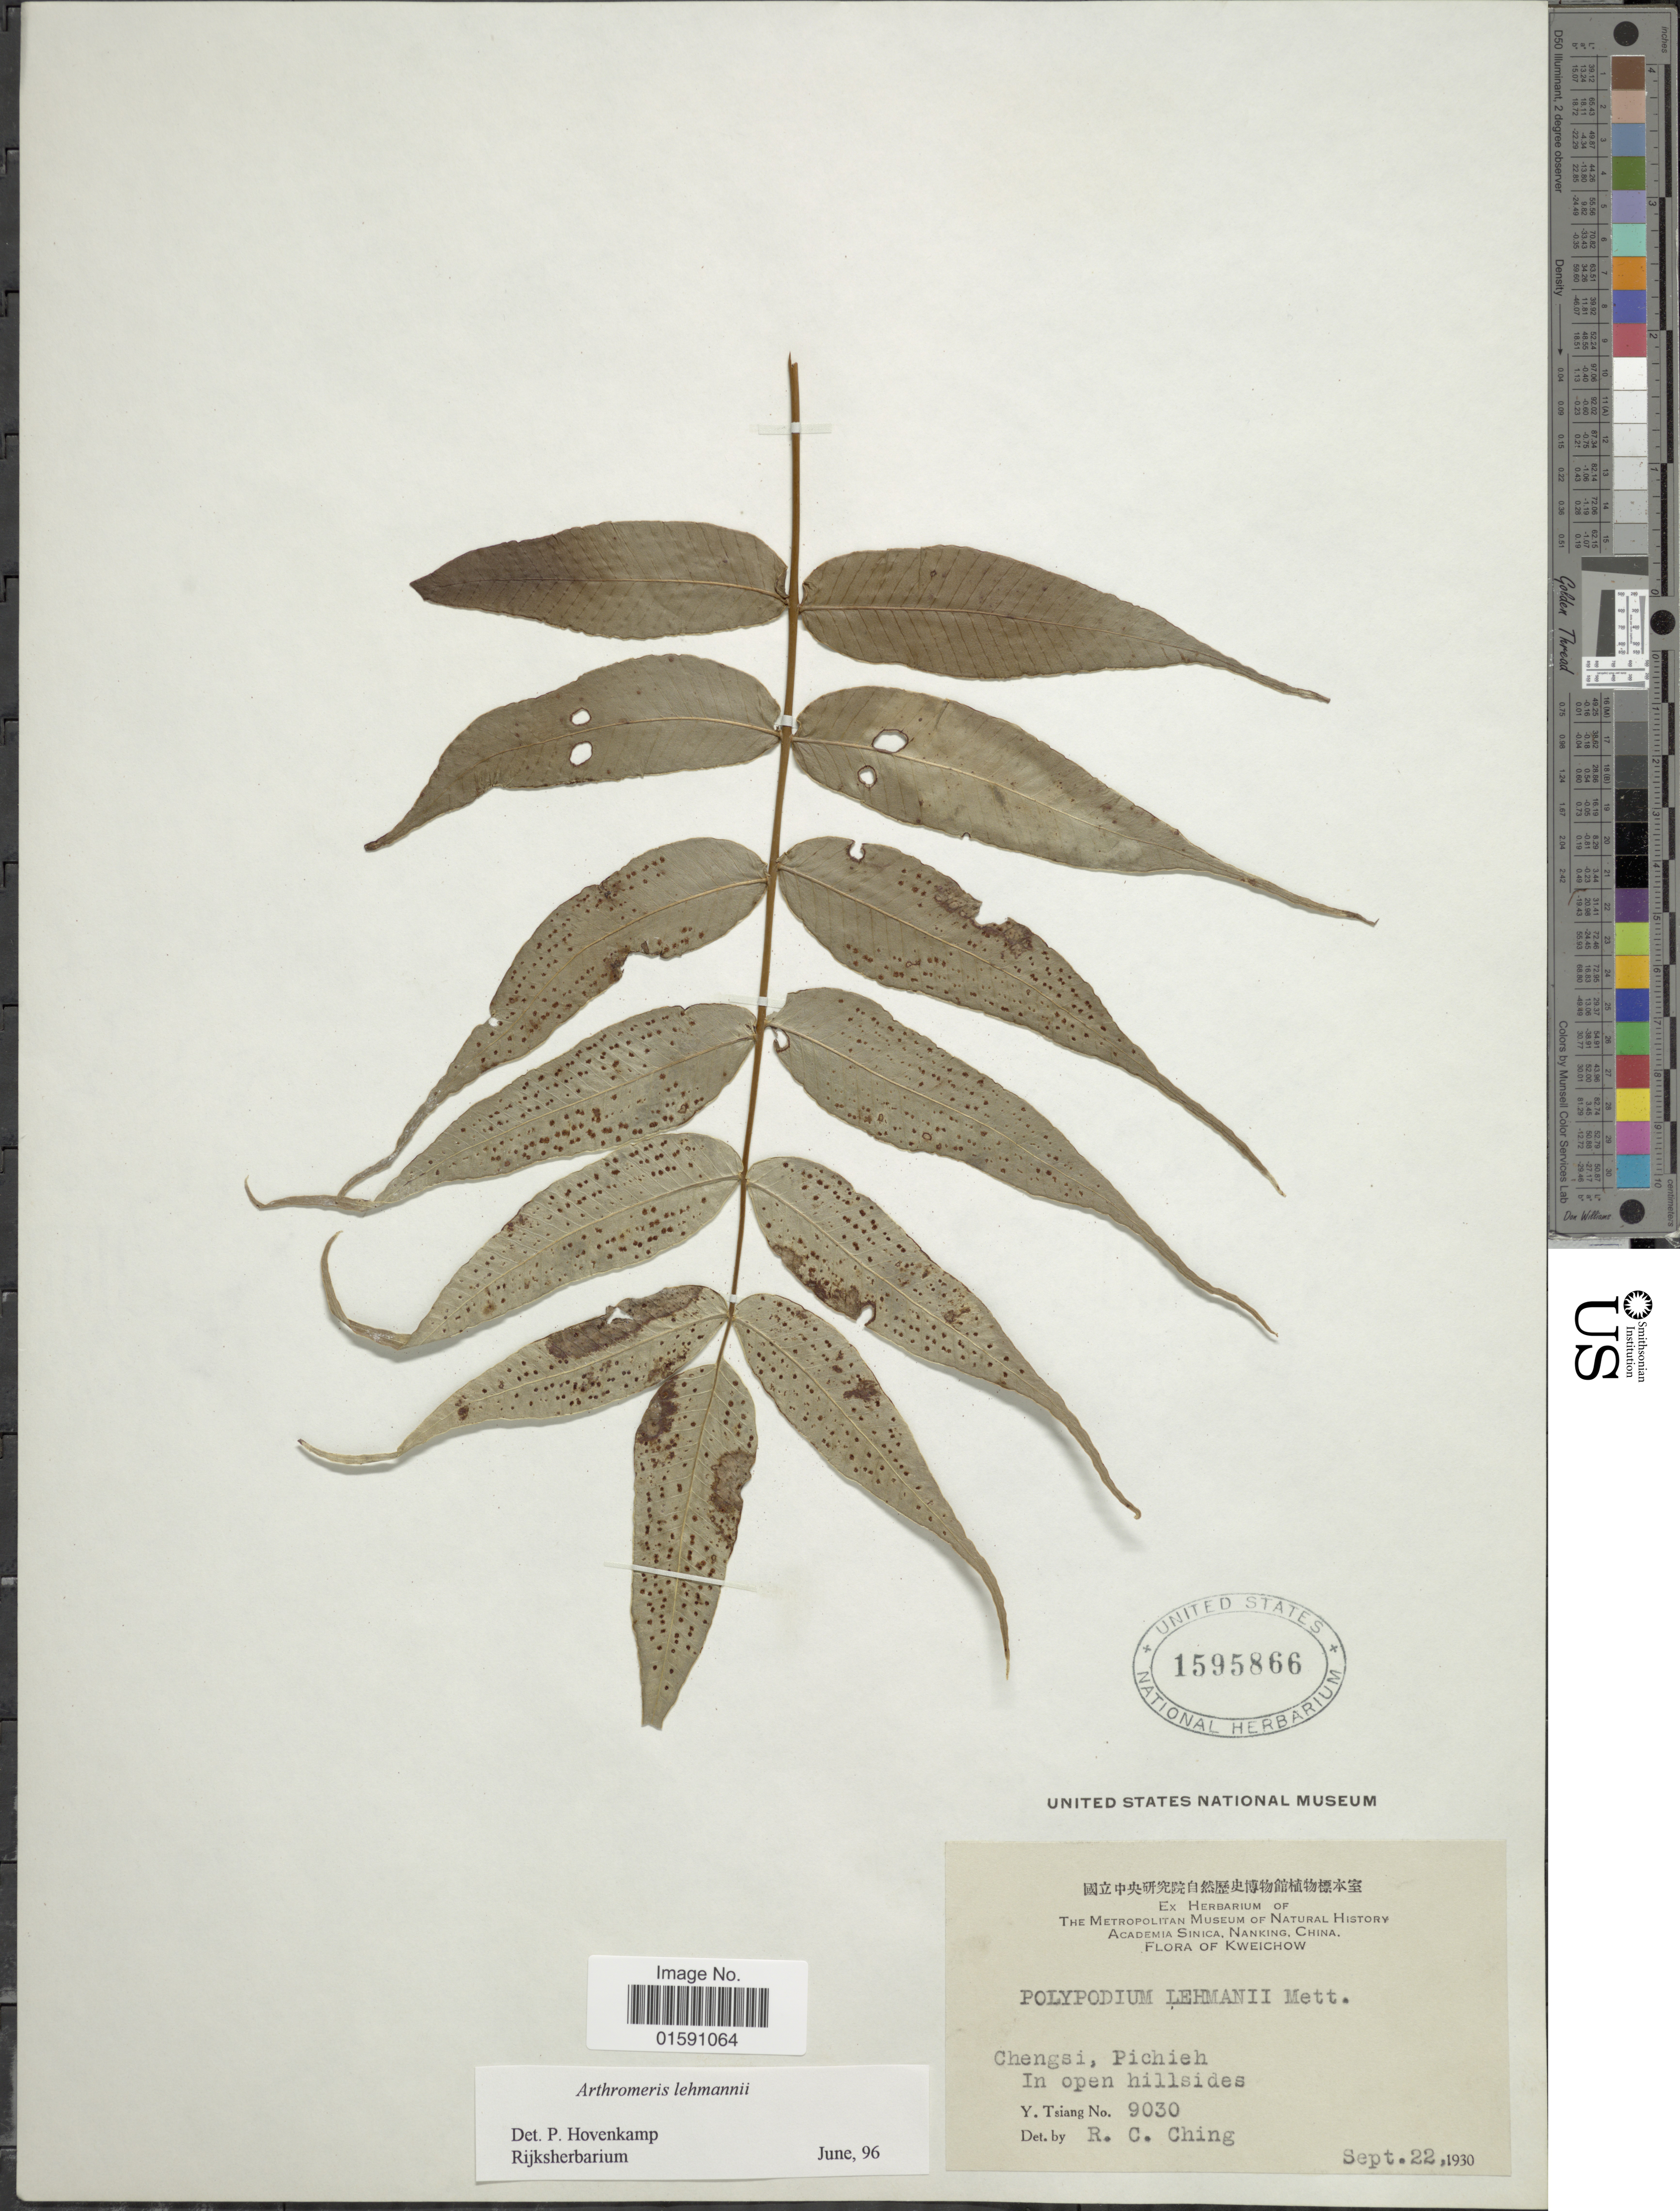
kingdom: Plantae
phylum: Tracheophyta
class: Polypodiopsida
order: Polypodiales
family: Polypodiaceae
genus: Arthromeris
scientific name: Arthromeris lehmannii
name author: (Mett.) Ching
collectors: Y. Tsiang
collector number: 9030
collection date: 1930-09-22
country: China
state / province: Guizhou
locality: Chengsi, Pichieh. In open hillsides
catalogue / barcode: US 1595866